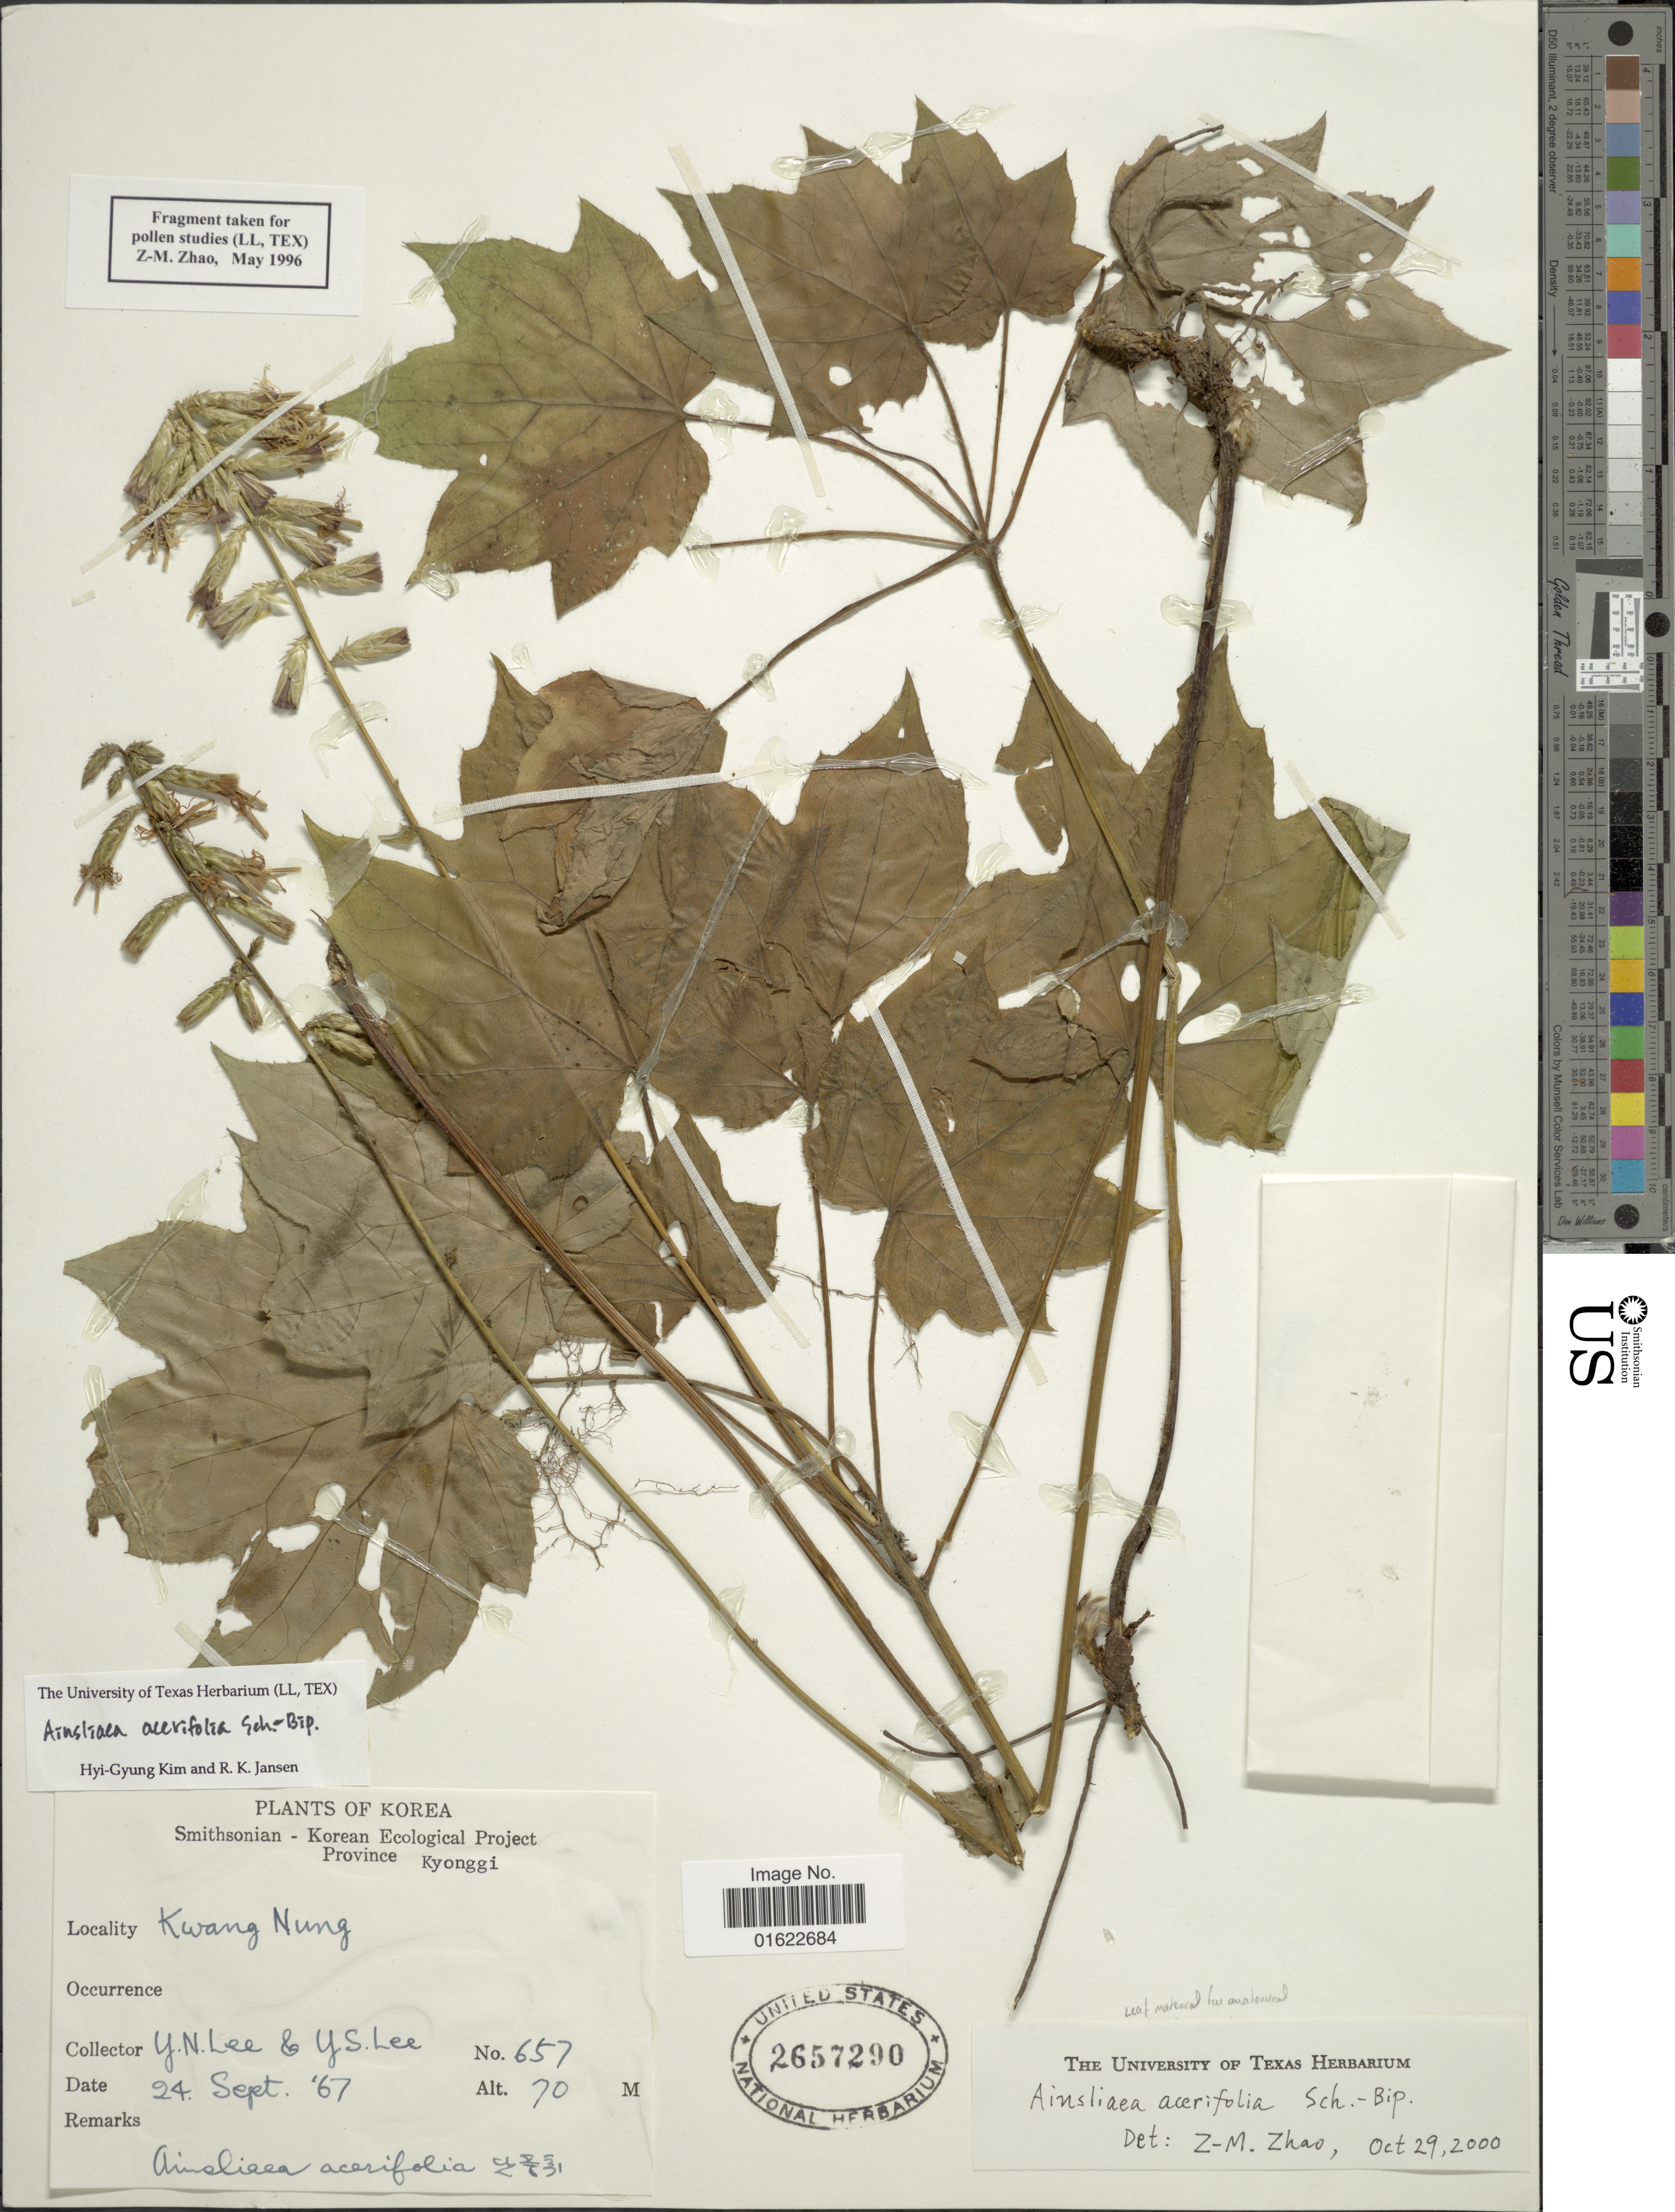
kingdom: Plantae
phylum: Tracheophyta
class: Magnoliopsida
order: Asterales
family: Asteraceae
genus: Ainsliaea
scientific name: Ainsliaea acerifolia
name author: Sch. Bip.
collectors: Y. N. Lee & Y. S. Lee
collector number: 657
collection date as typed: Transcribed d/m/y: 24/9/67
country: South Korea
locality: Kwang Nung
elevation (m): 70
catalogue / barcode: US 2657290